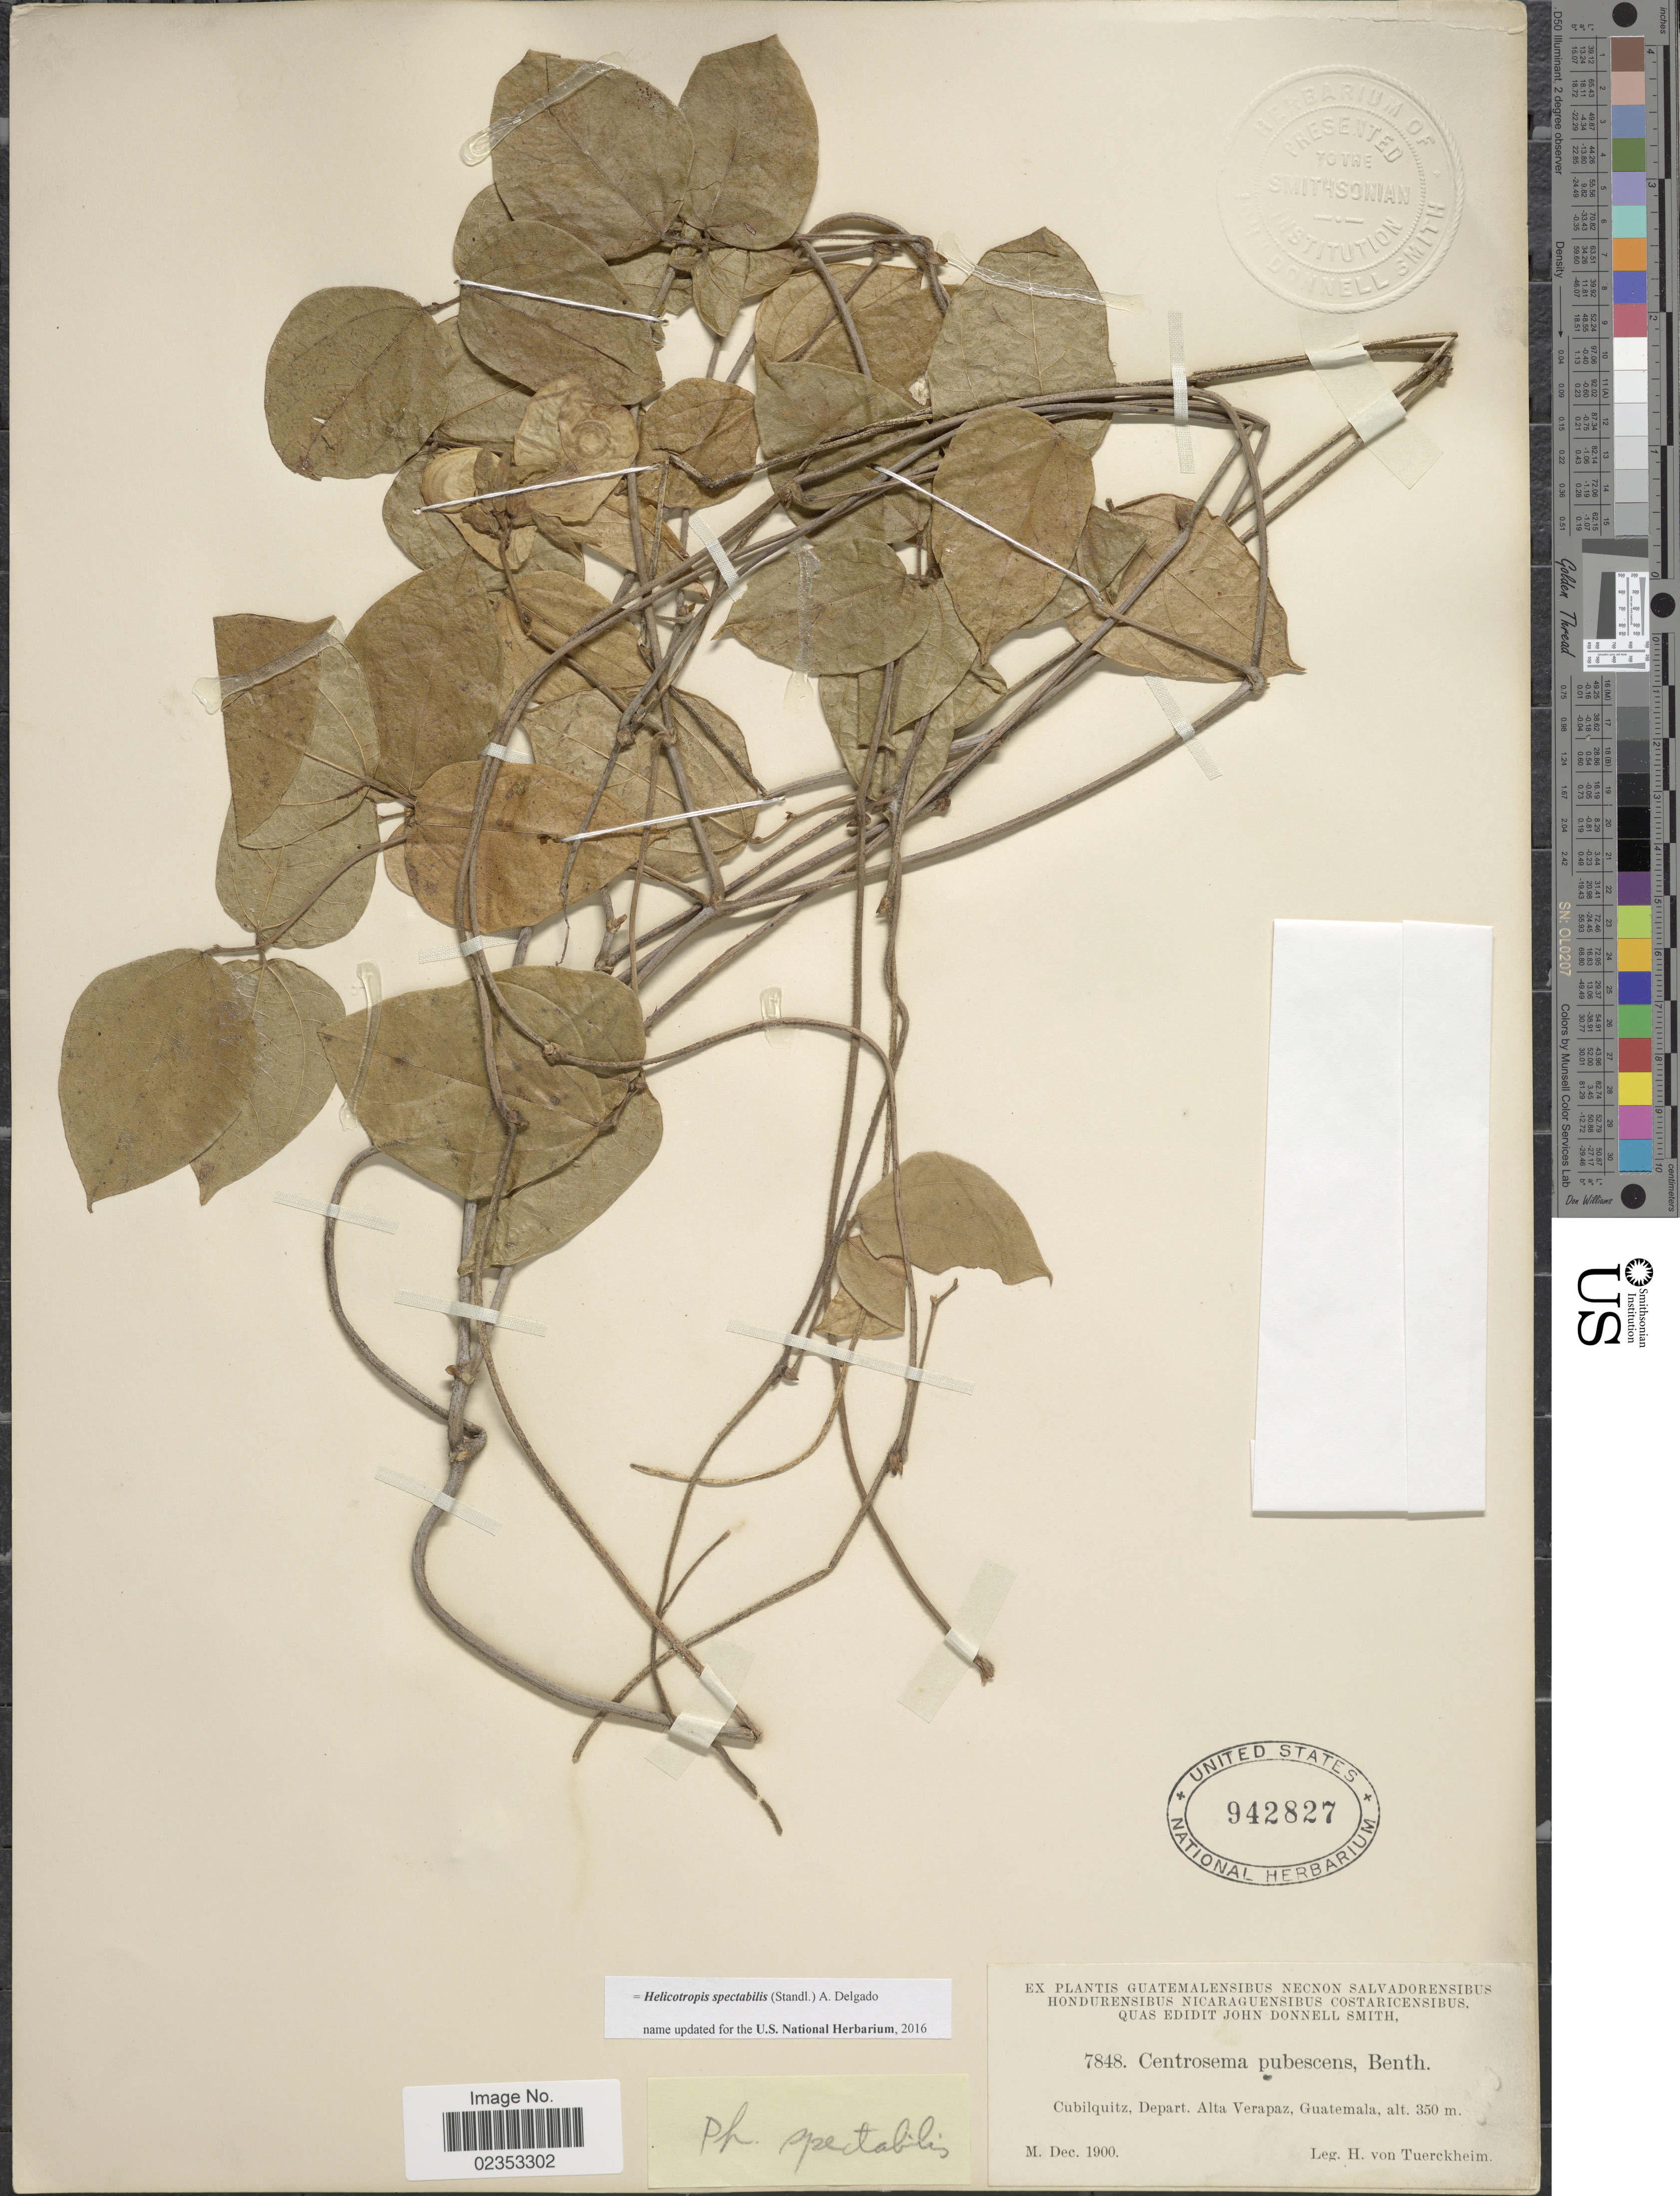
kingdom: Plantae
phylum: Tracheophyta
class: Magnoliopsida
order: Fabales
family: Fabaceae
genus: Helicotropis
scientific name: Helicotropis spectabilis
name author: (Standl.) A. Delgado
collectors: H. von Türckheim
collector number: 7848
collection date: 1900-12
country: Guatemala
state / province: Alta Verapaz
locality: Cubilquitz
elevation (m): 350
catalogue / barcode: US 942827